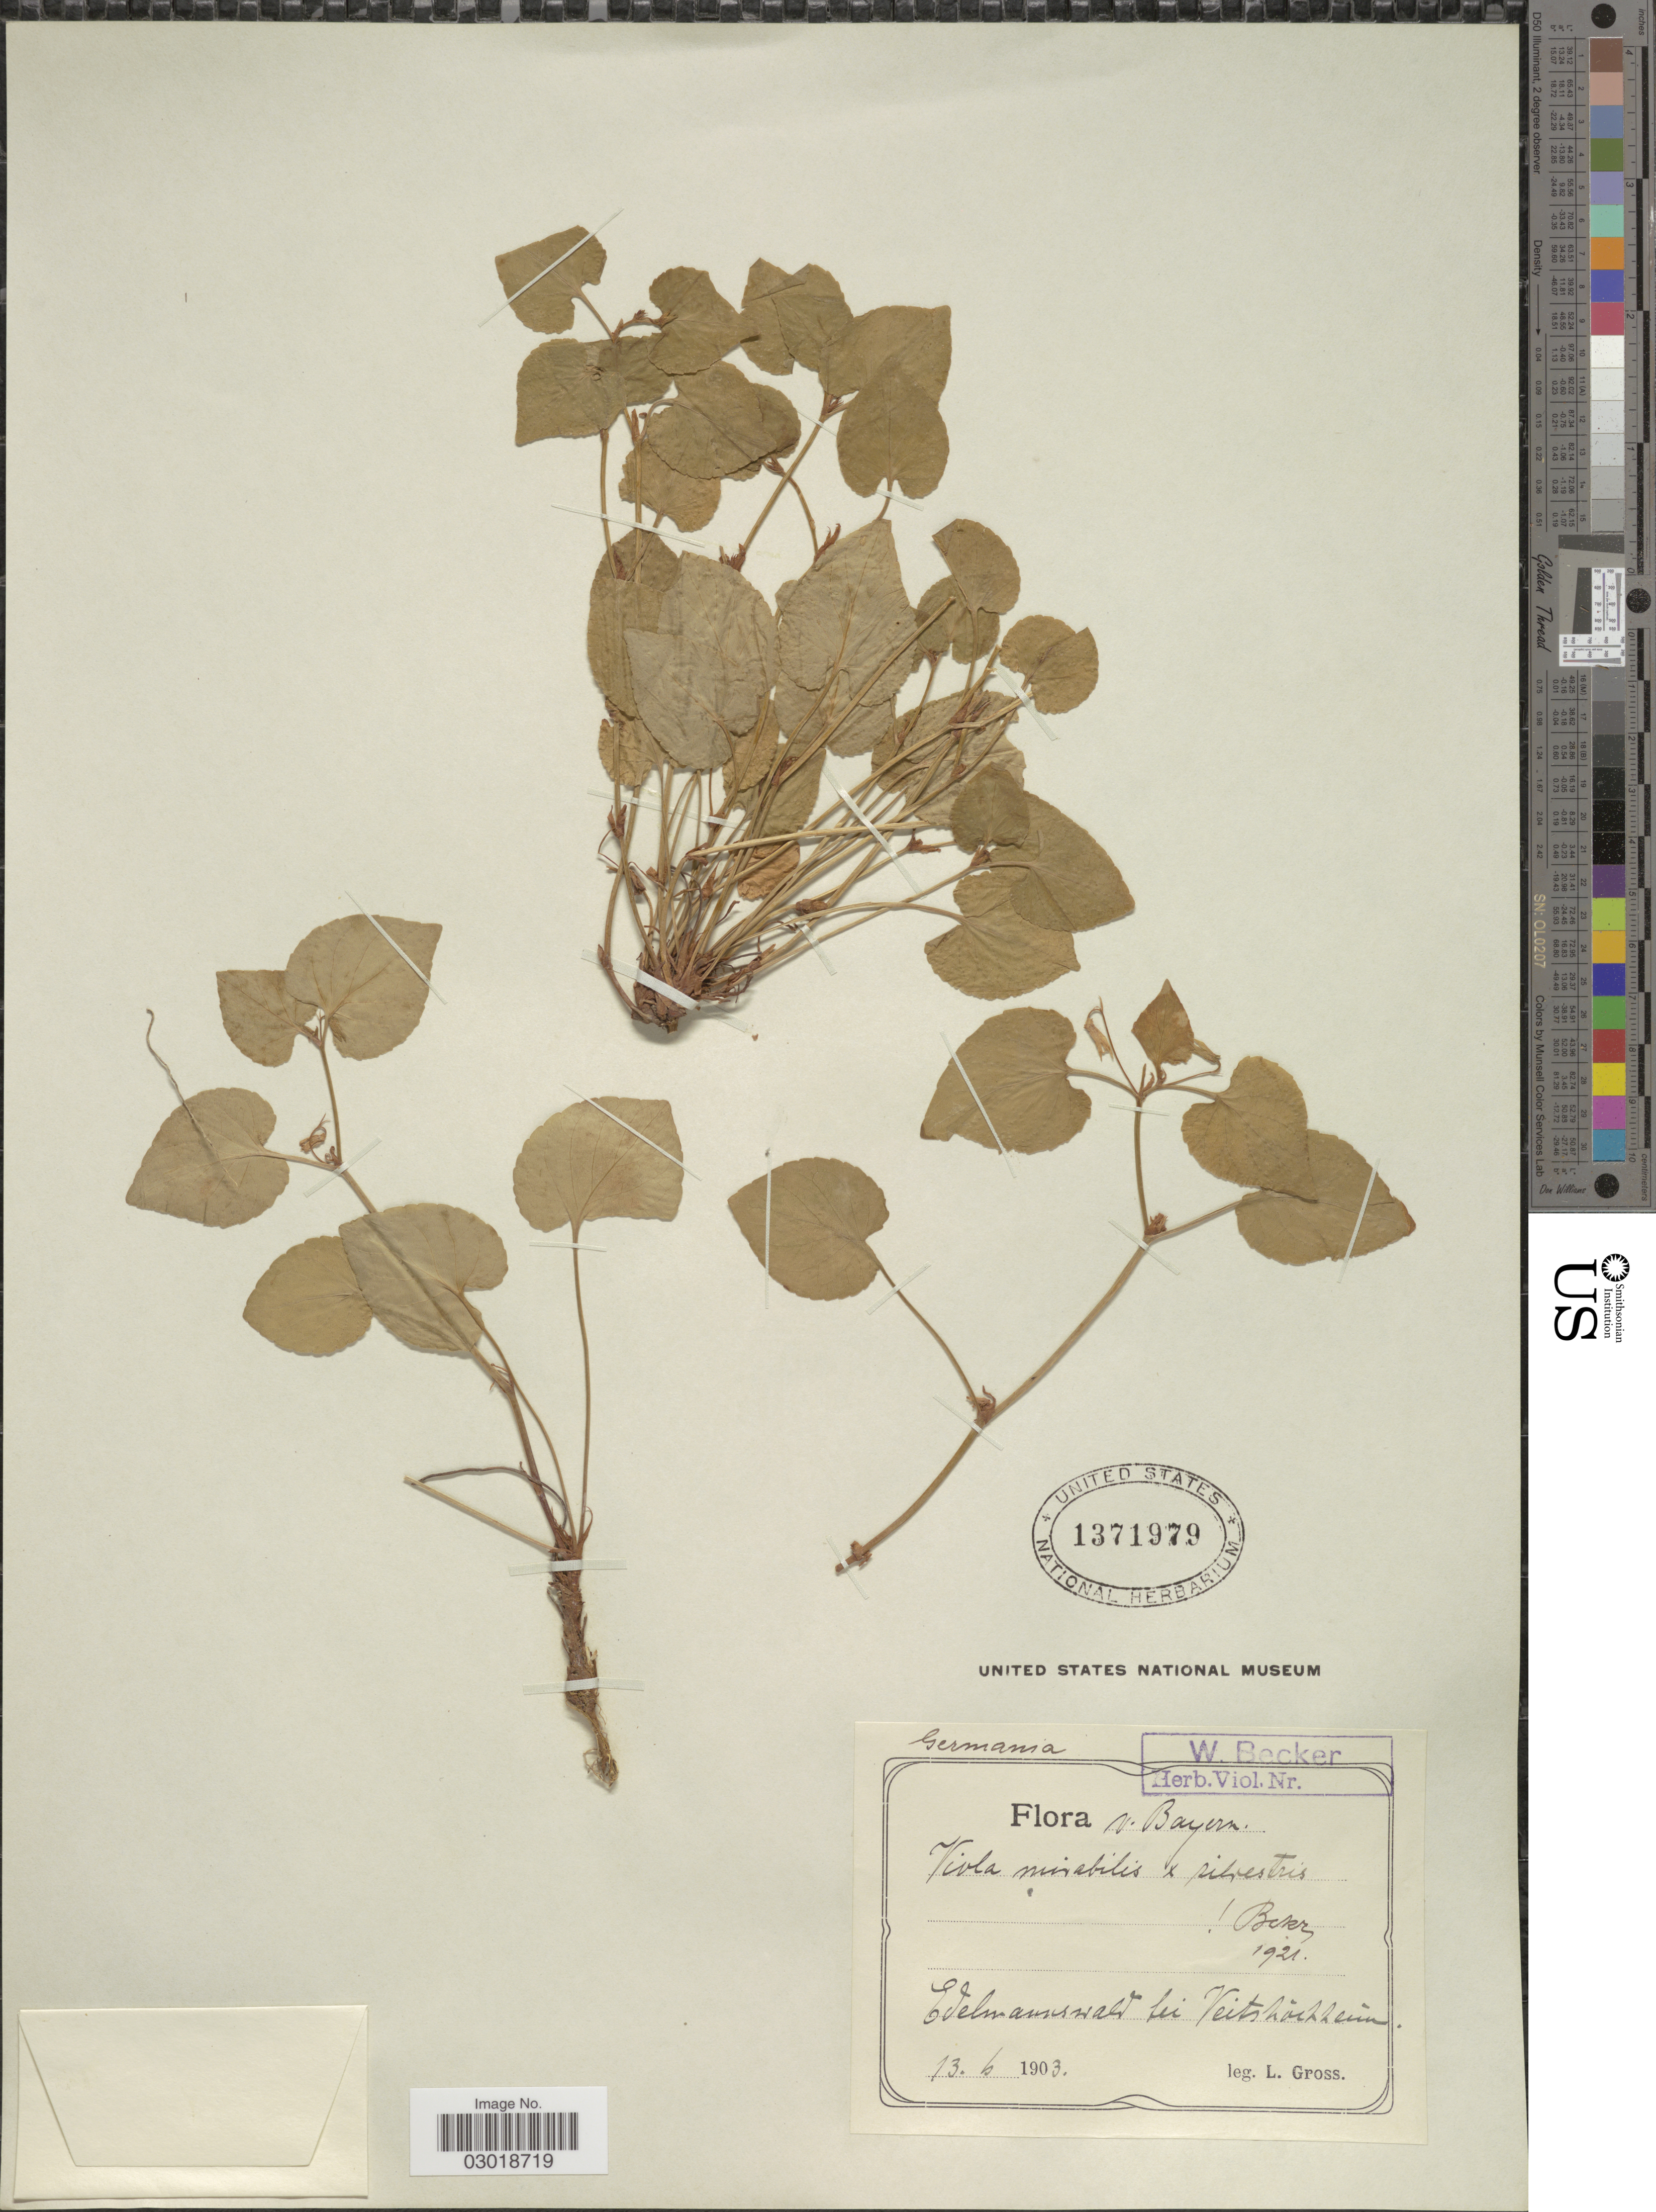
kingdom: Plantae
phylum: Tracheophyta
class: Magnoliopsida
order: Malpighiales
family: Violaceae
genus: Viola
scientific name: Viola mirabilis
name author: L.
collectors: L. Gross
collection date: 1903-06-13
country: Germany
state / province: Bayern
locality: Edelmanswald bei Veitshochheim.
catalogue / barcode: US 1371979